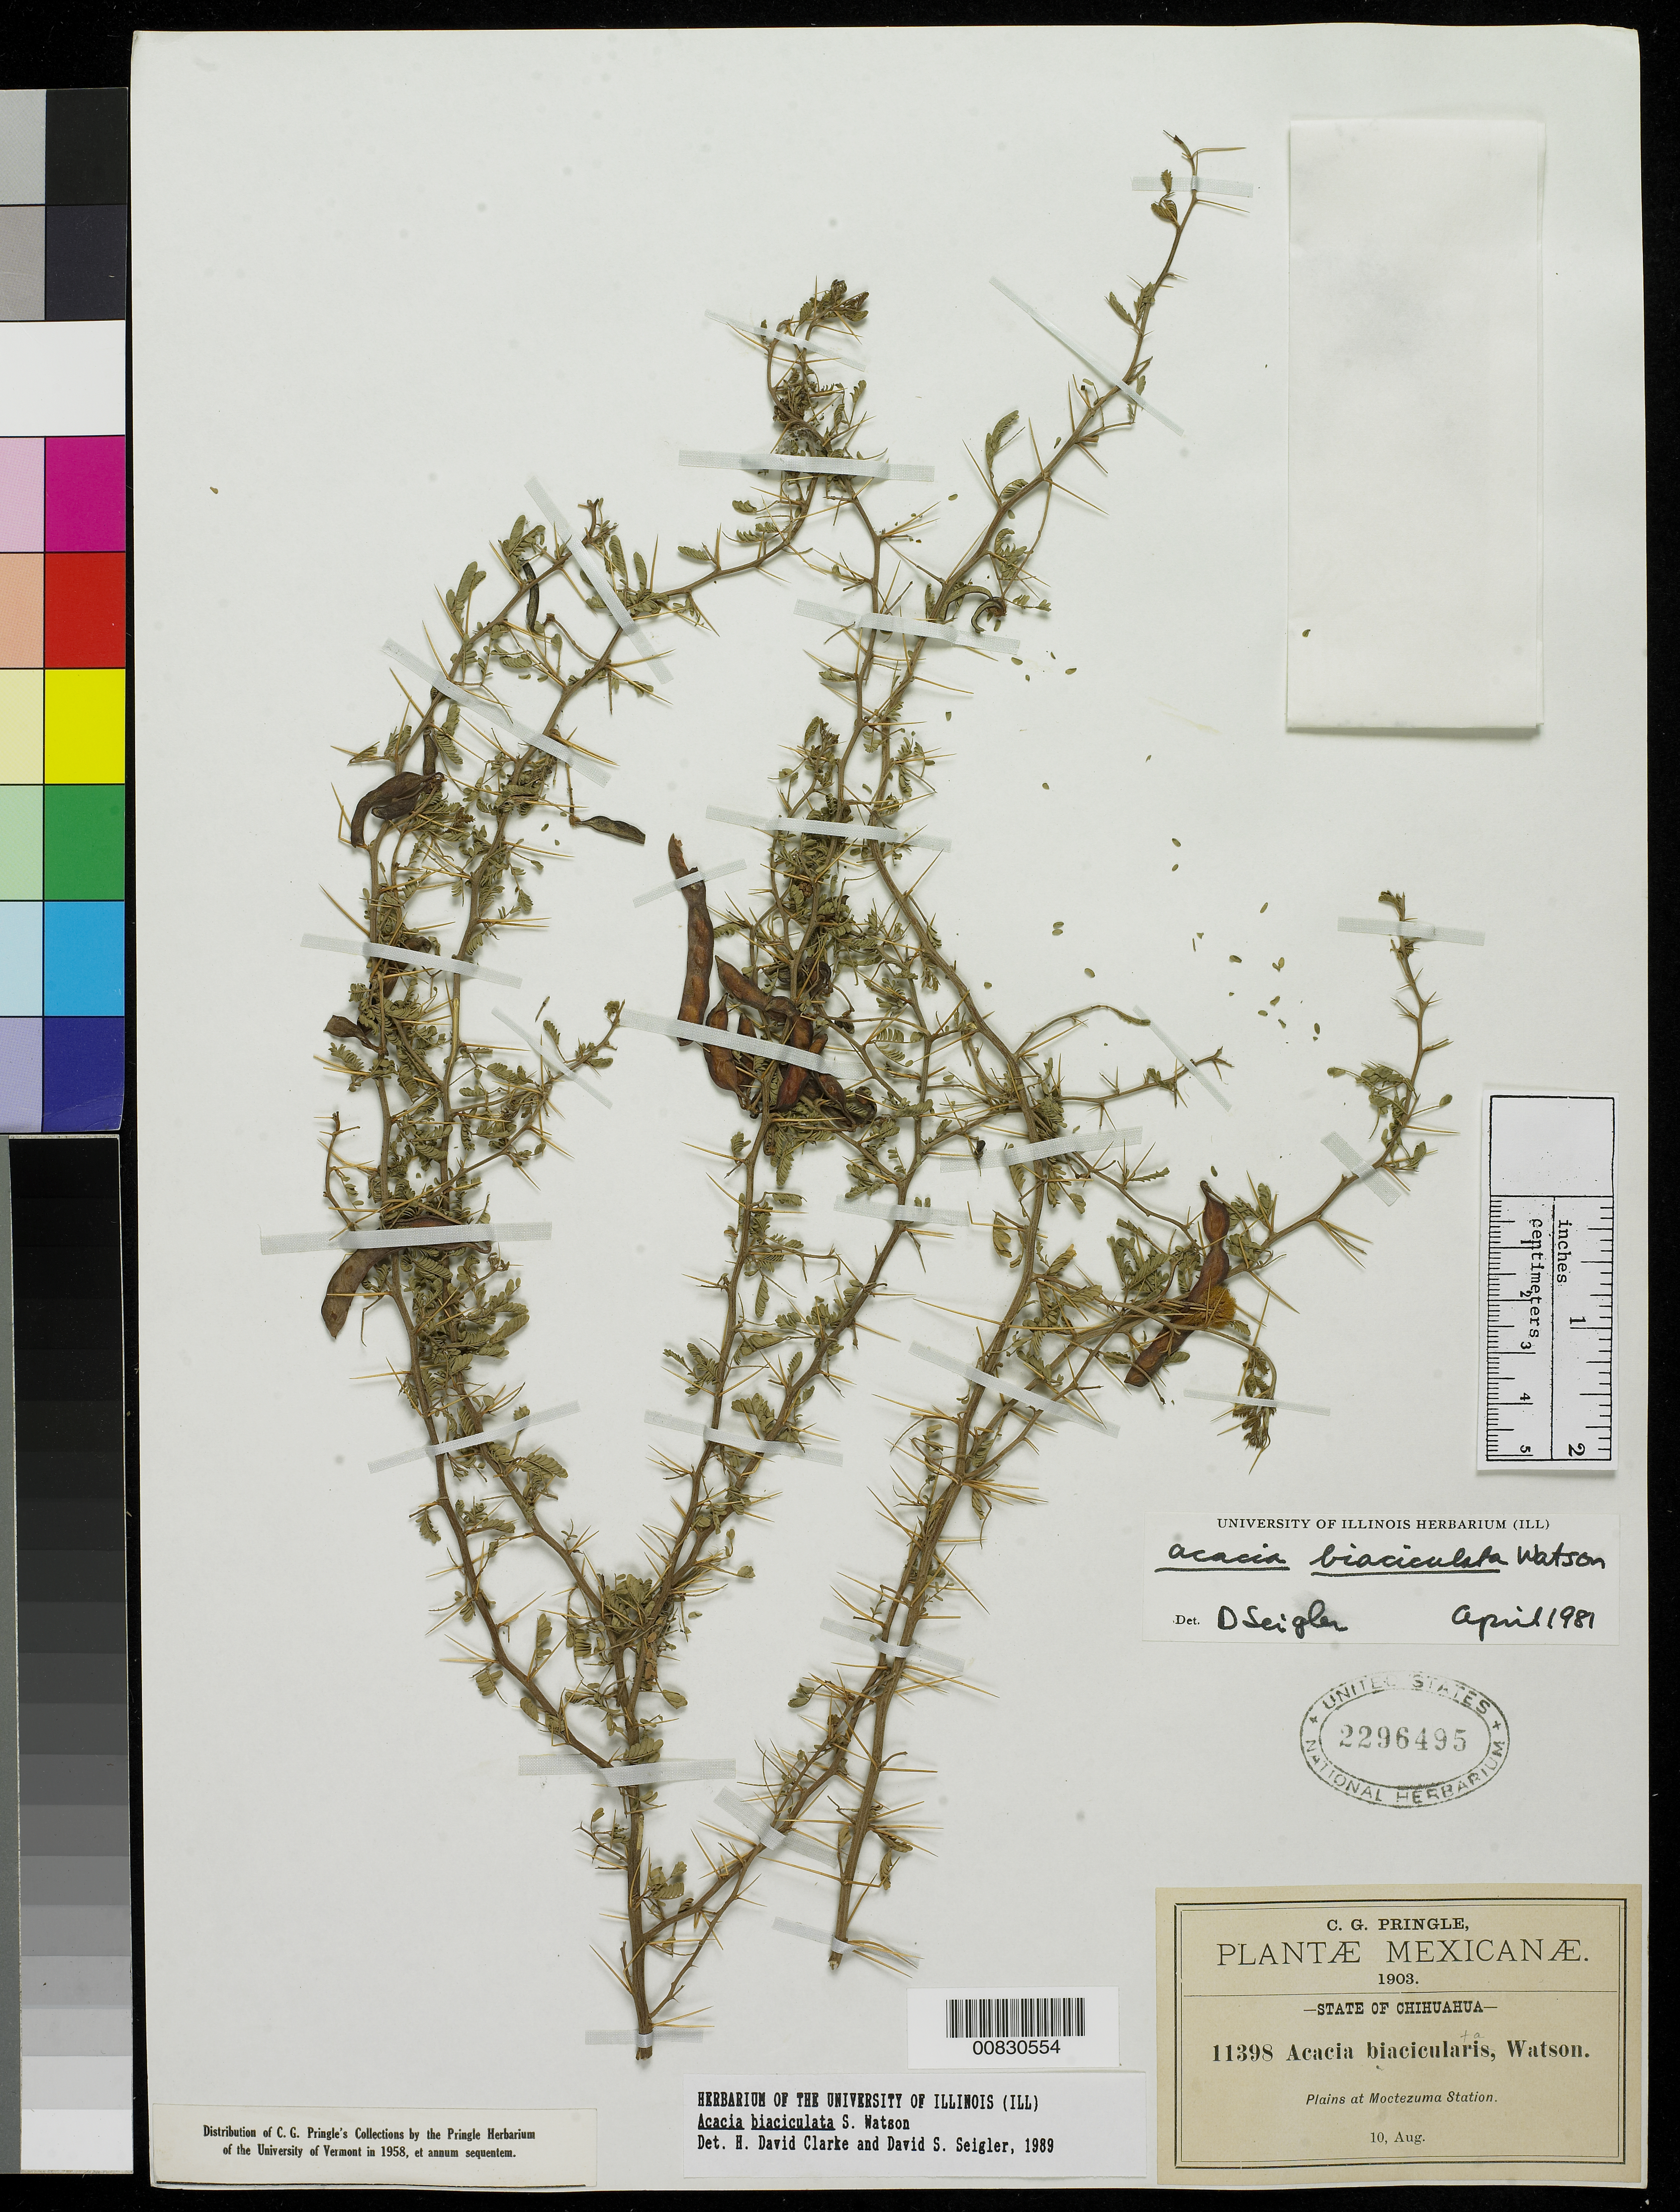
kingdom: Plantae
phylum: Tracheophyta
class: Magnoliopsida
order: Fabales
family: Fabaceae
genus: Vachellia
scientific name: Vachellia biaciculata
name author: (S. Watson) Seigler & Ebinger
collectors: C. G. Pringle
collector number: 11398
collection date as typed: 10 Aug 1903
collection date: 1903-08-10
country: Mexico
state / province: Chihuahua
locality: Plains at Montezuma Station, Chihuahua.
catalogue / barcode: US 2296495